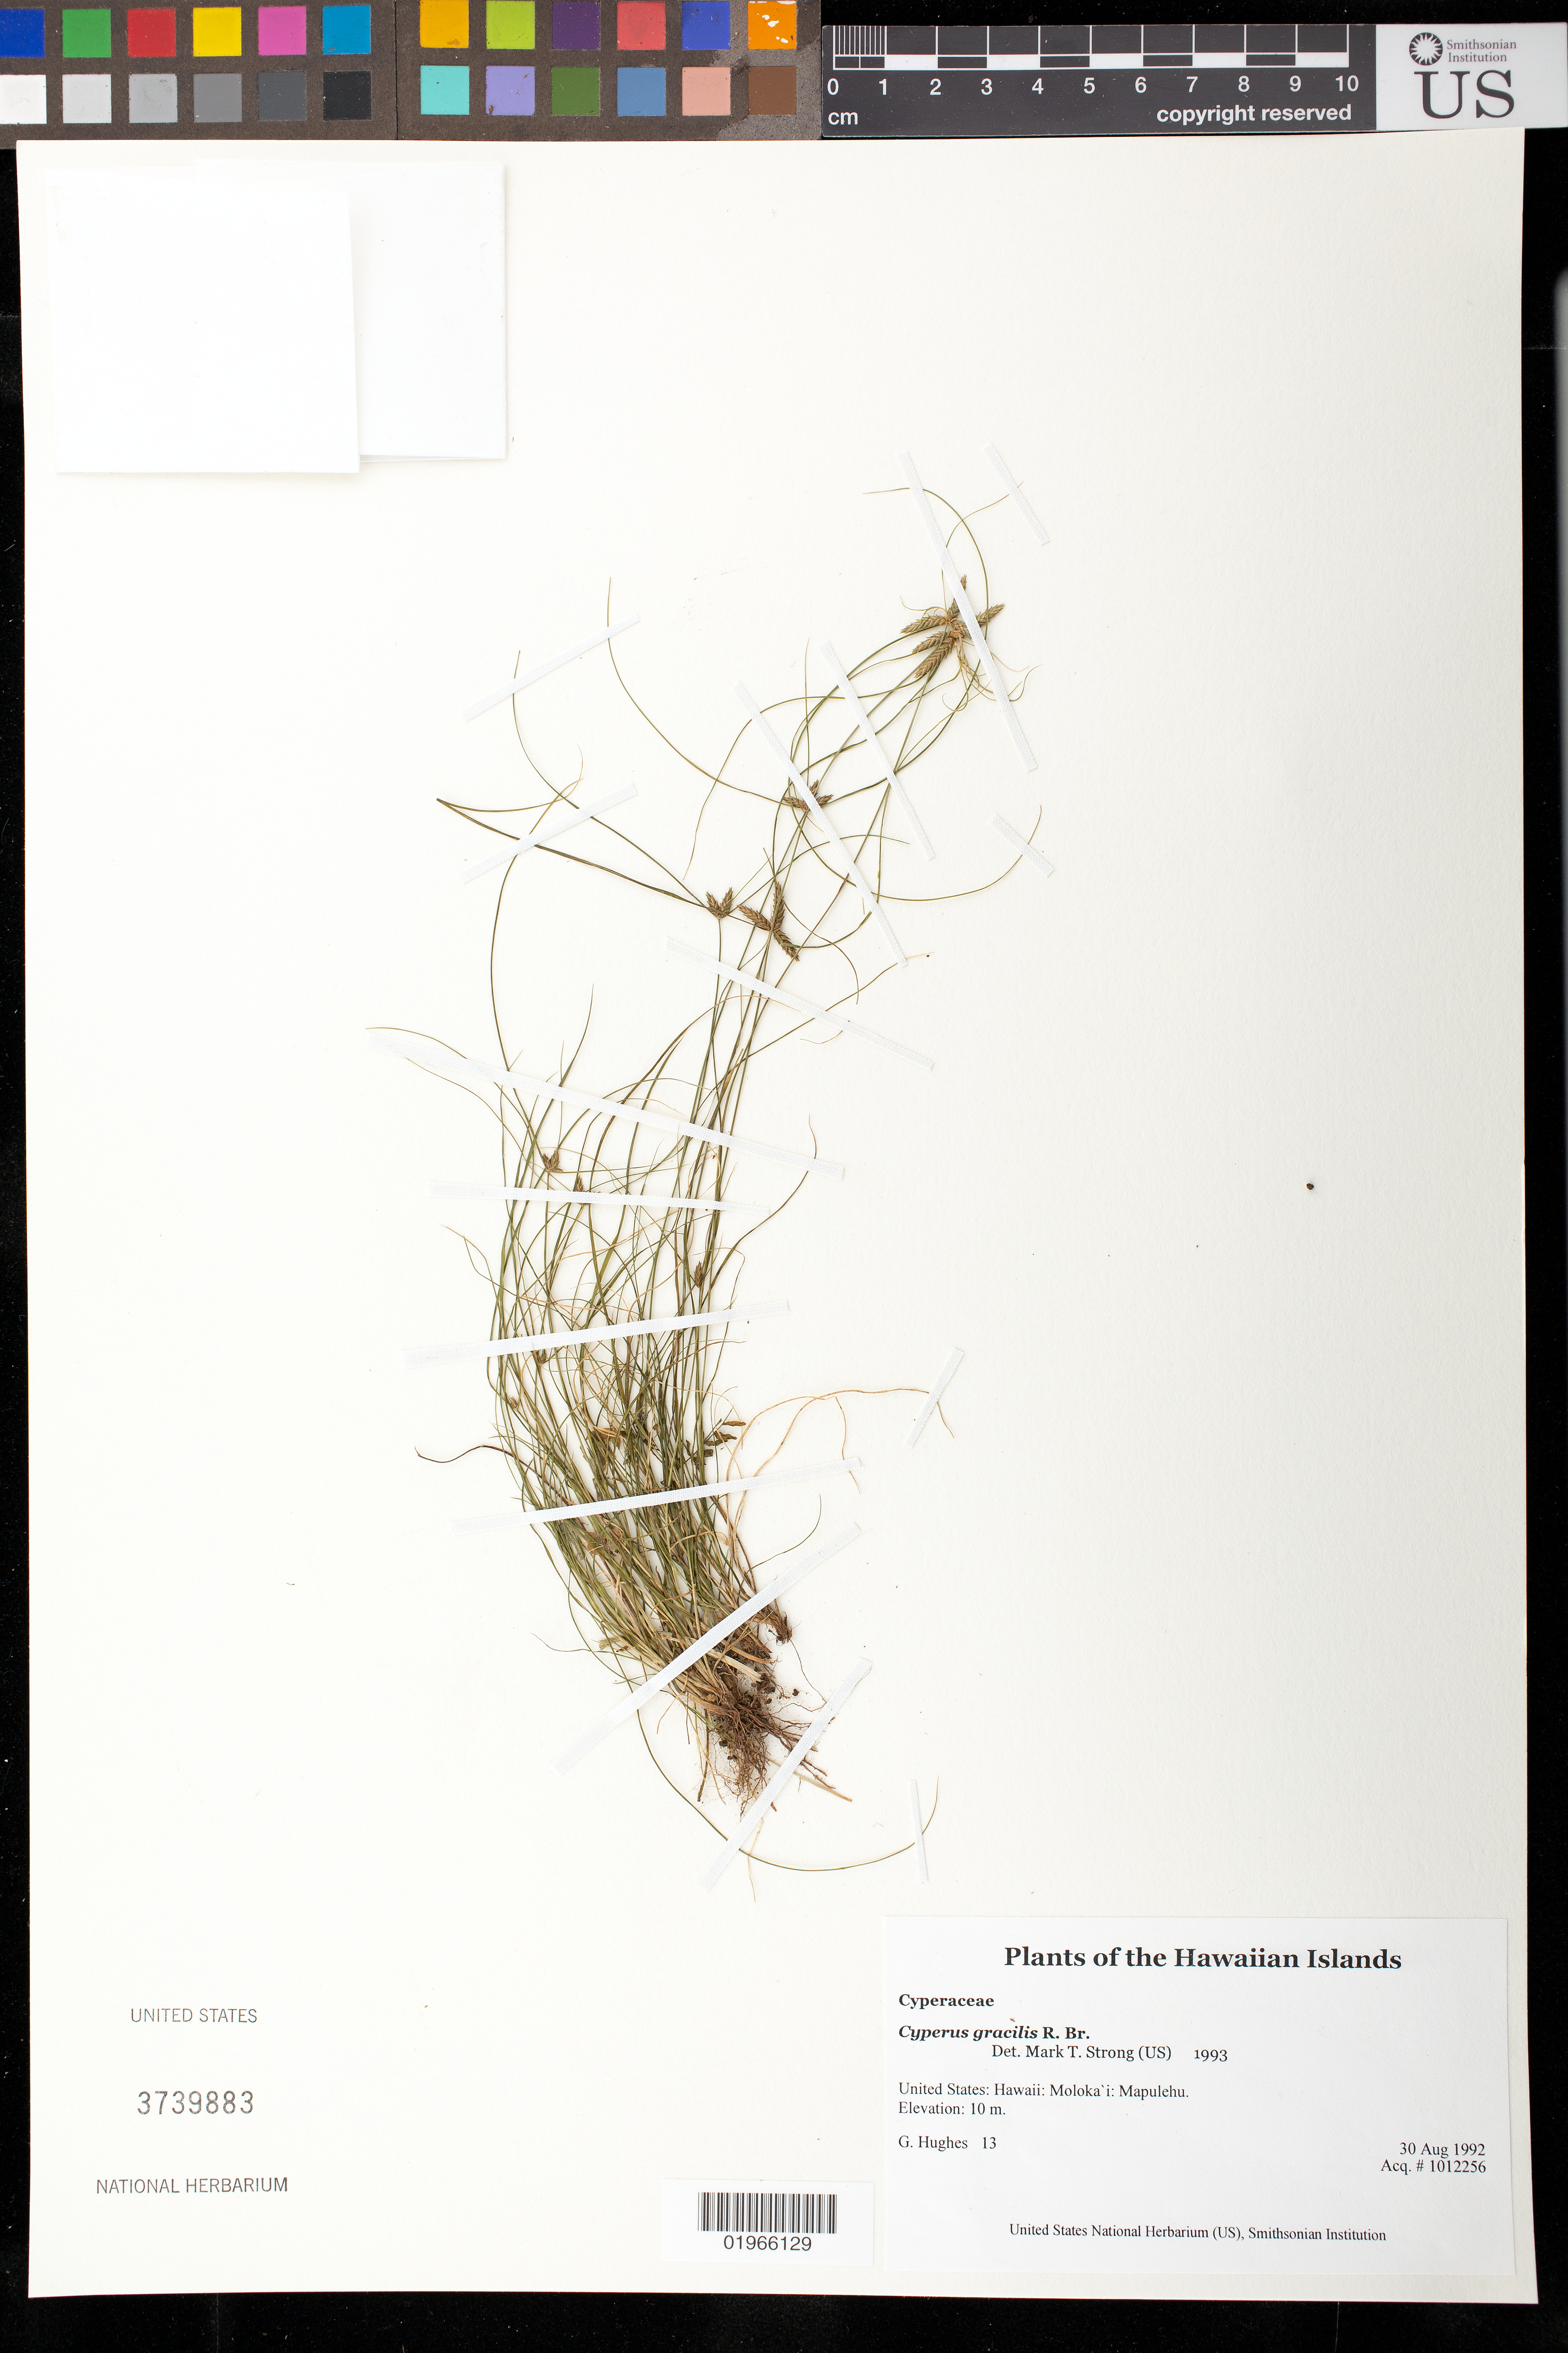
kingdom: Plantae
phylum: Tracheophyta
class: Liliopsida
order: Poales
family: Cyperaceae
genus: Cyperus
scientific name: Cyperus gracilis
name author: R. Br.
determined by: Strong, M. T., (US), Smithsonian Institution - National Museum of Natural History (UNITED STATES)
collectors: G. Hughes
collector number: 13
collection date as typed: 8-29-92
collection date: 1992-08-30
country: United States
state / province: Hawaii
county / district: Maui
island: Moloka'i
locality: Mapulehu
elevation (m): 10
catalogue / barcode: US 3739883